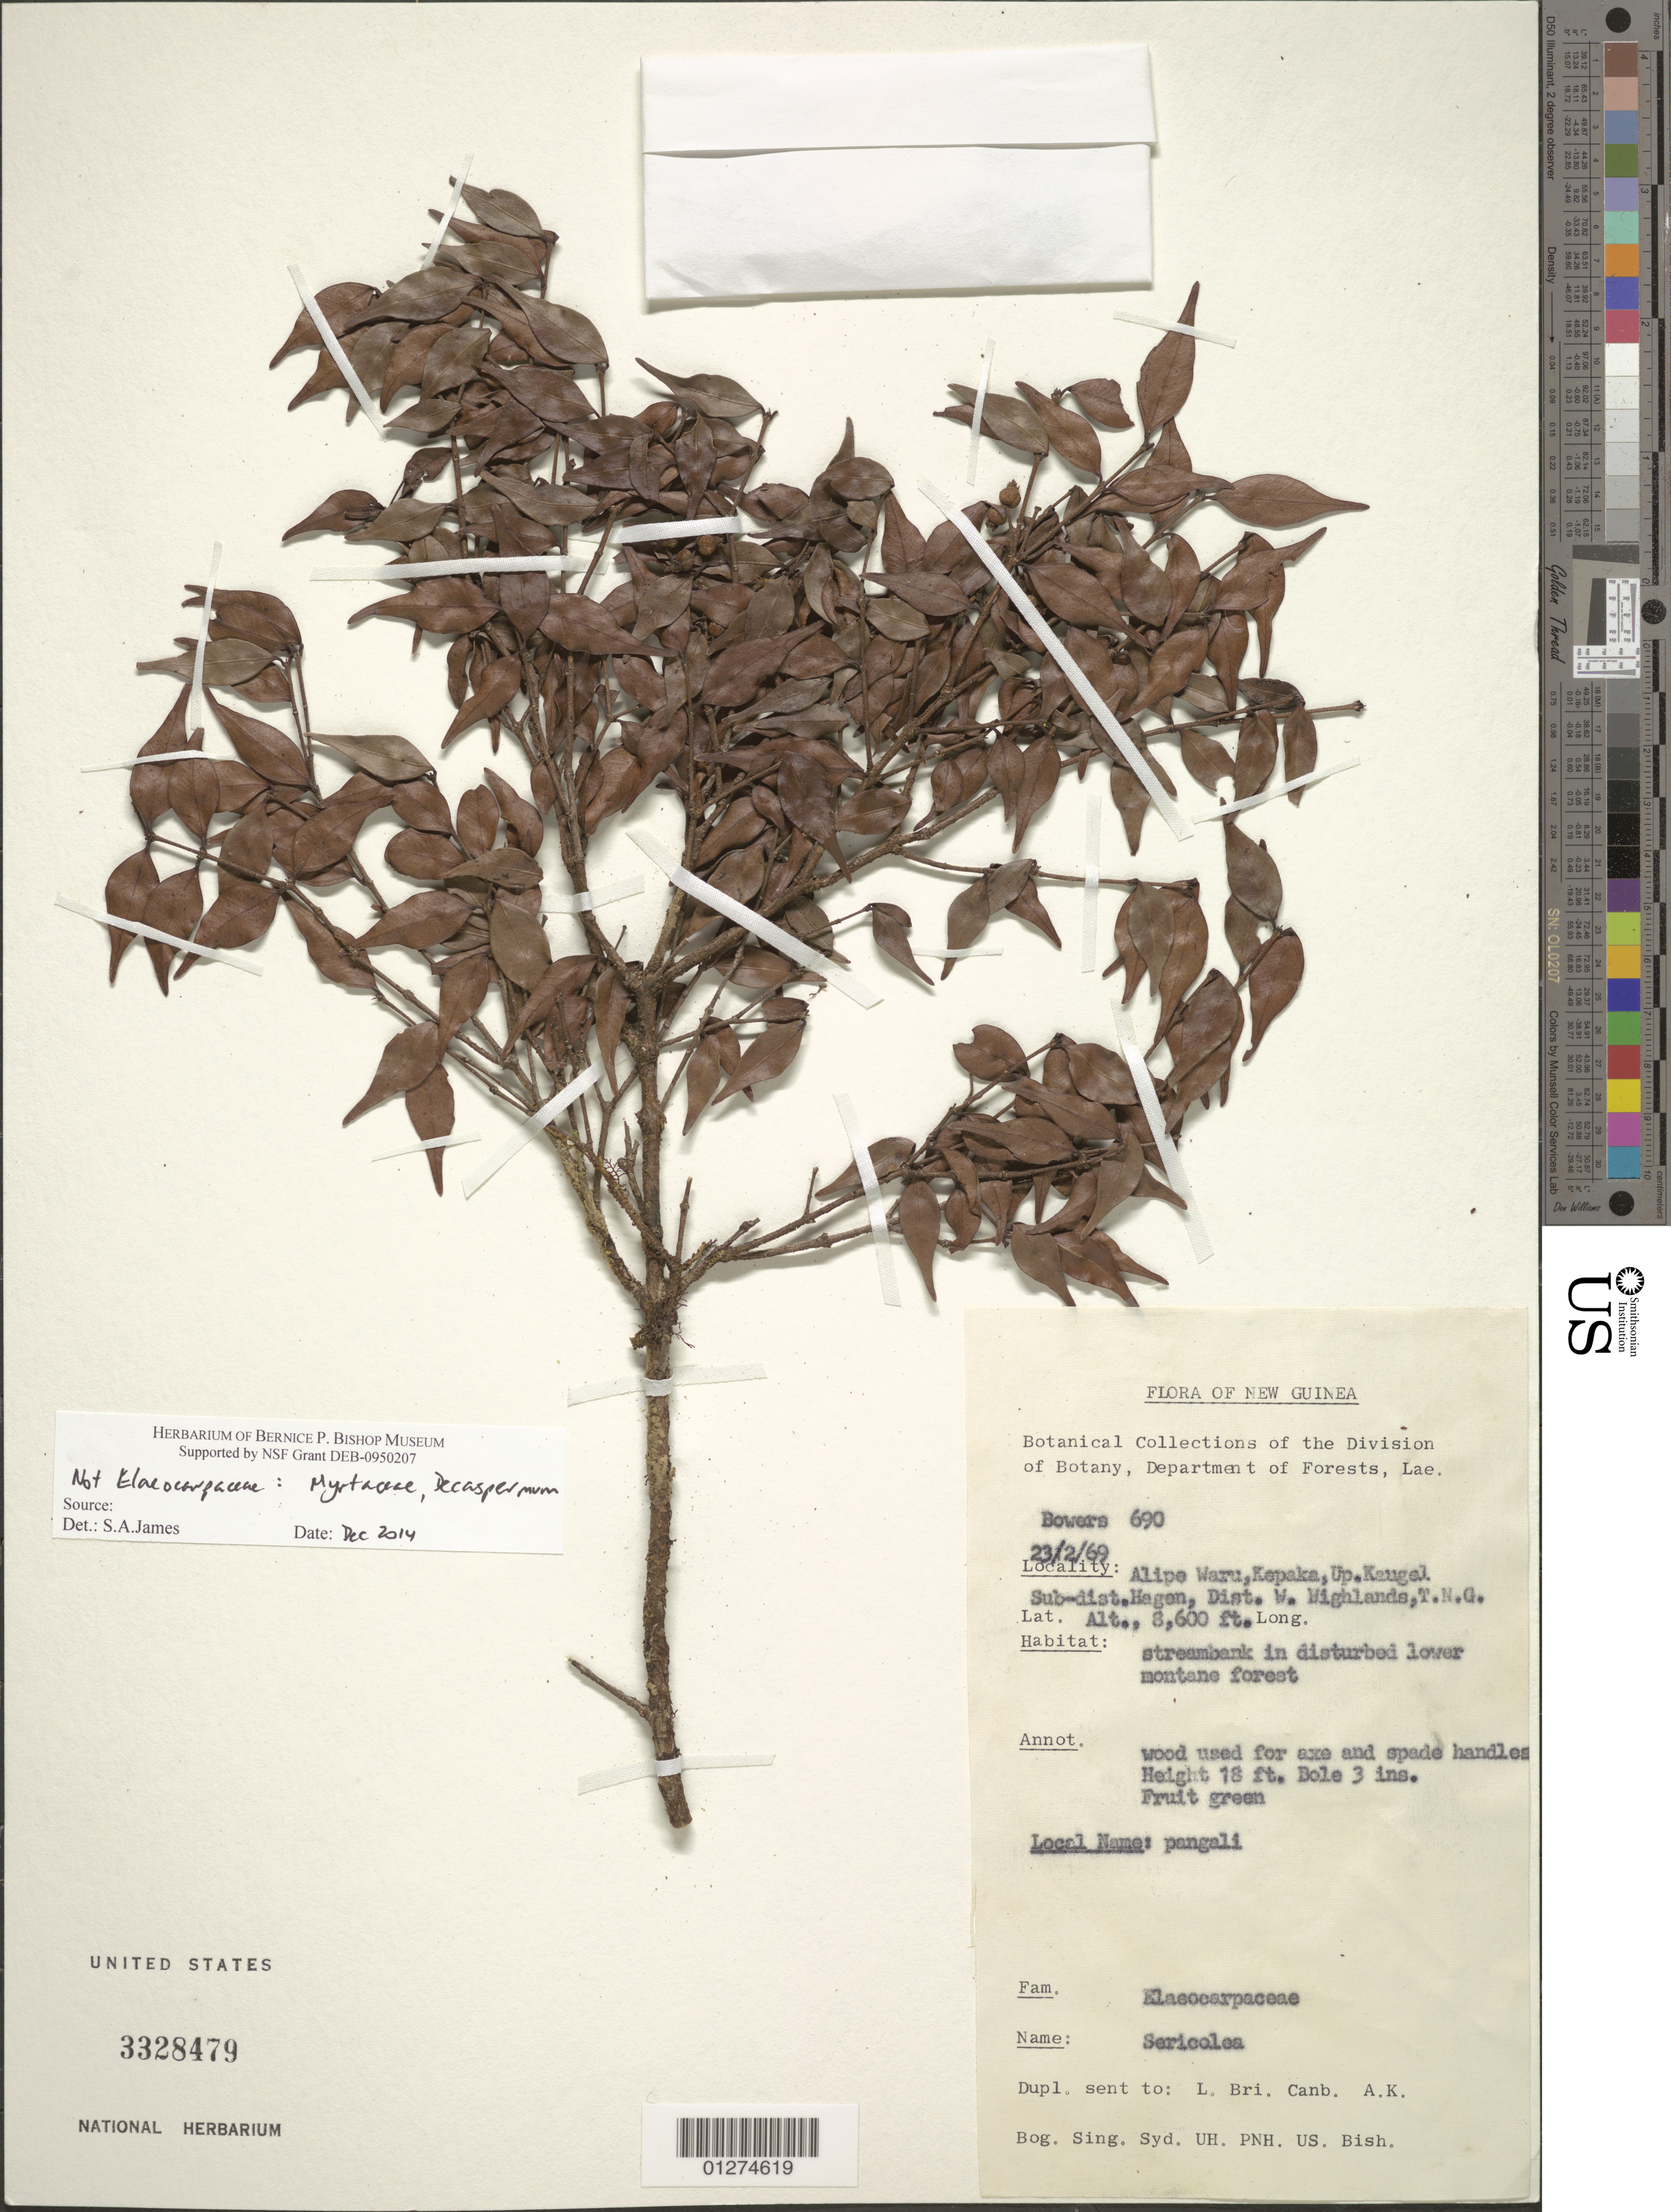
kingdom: Plantae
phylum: Tracheophyta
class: Magnoliopsida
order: Myrtales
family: Myrtaceae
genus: Decaspermum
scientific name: Decaspermum sp.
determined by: James, S. A.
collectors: N. Bowers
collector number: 690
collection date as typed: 23 Feb 1969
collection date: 1969-02-23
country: Papua New Guinea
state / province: Western Highlands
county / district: Mount Hagen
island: New Guinea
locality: Alipe Waru, Kepaka, upper Kaugel, subdist. Hagen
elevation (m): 2621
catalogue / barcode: US 3328479